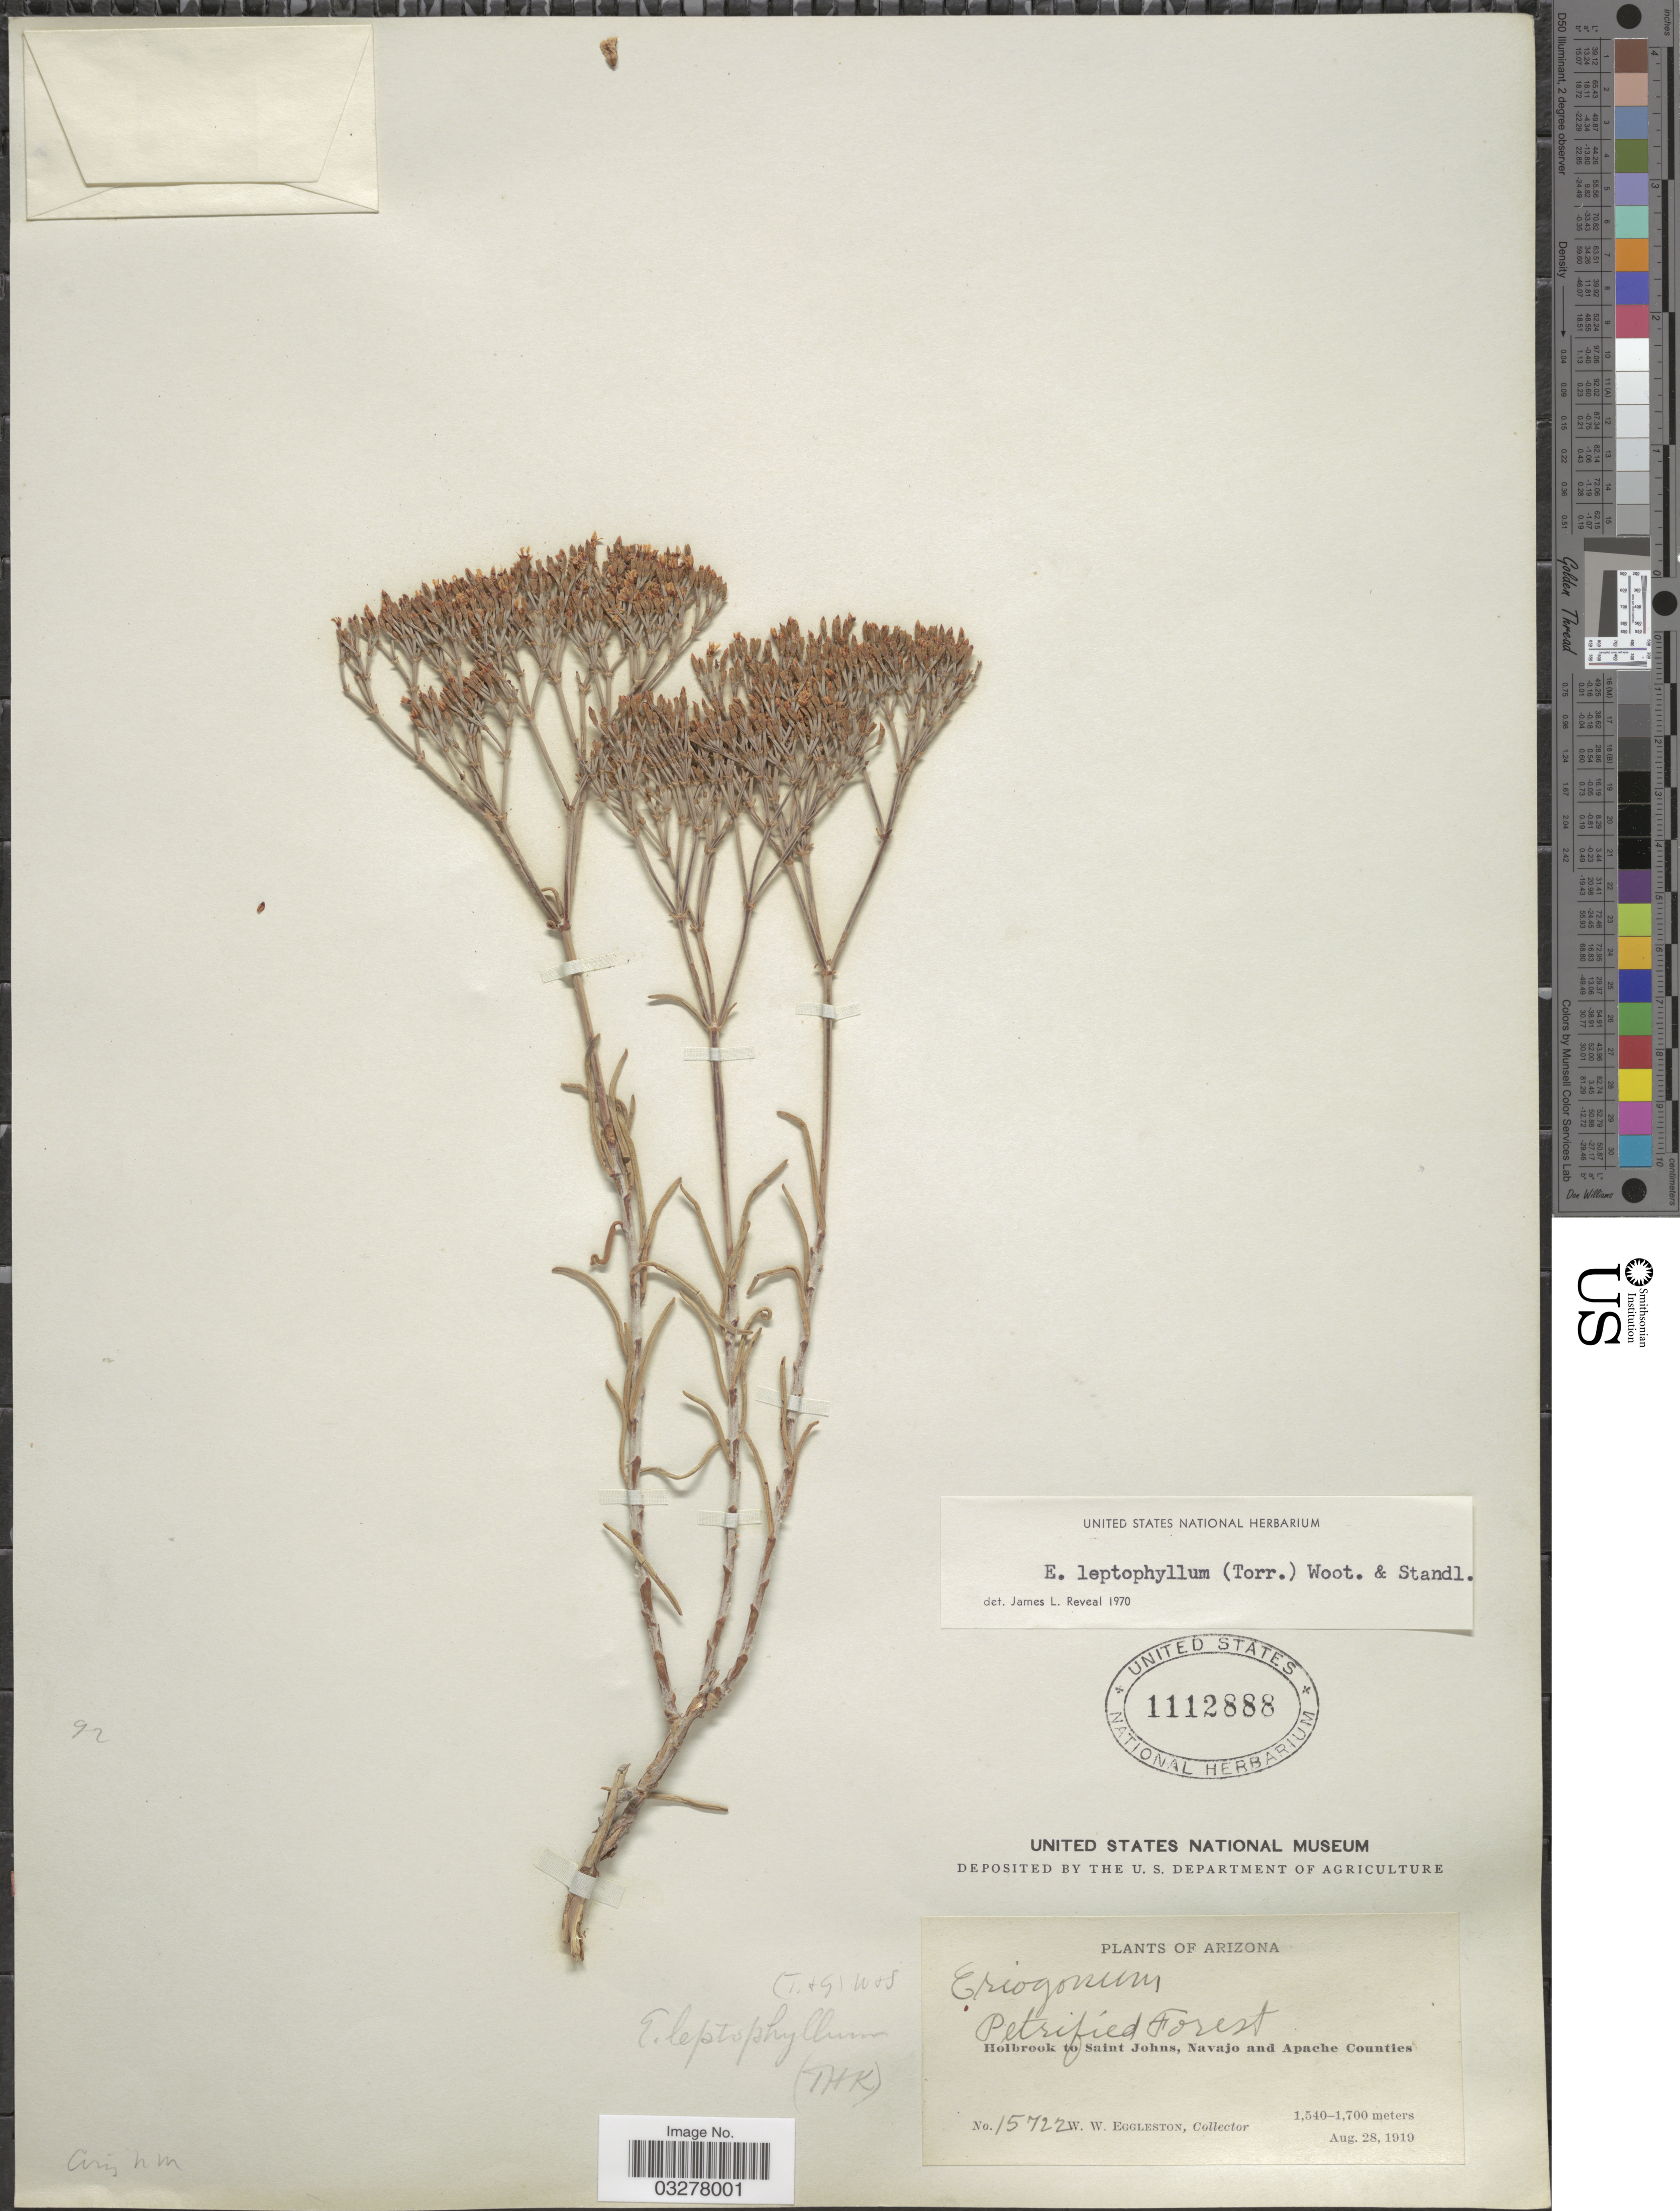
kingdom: Plantae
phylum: Tracheophyta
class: Magnoliopsida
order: Caryophyllales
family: Polygonaceae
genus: Eriogonum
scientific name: Eriogonum leptophyllum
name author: (Torr.) Wooton & Standl.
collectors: W. W. Eggleston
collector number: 15722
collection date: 1919-08-28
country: United States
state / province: Arizona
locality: Petrified Forest. Holbrook to Saint Johns, Navajo and Apache Counties.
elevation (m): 1540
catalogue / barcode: US 1112888